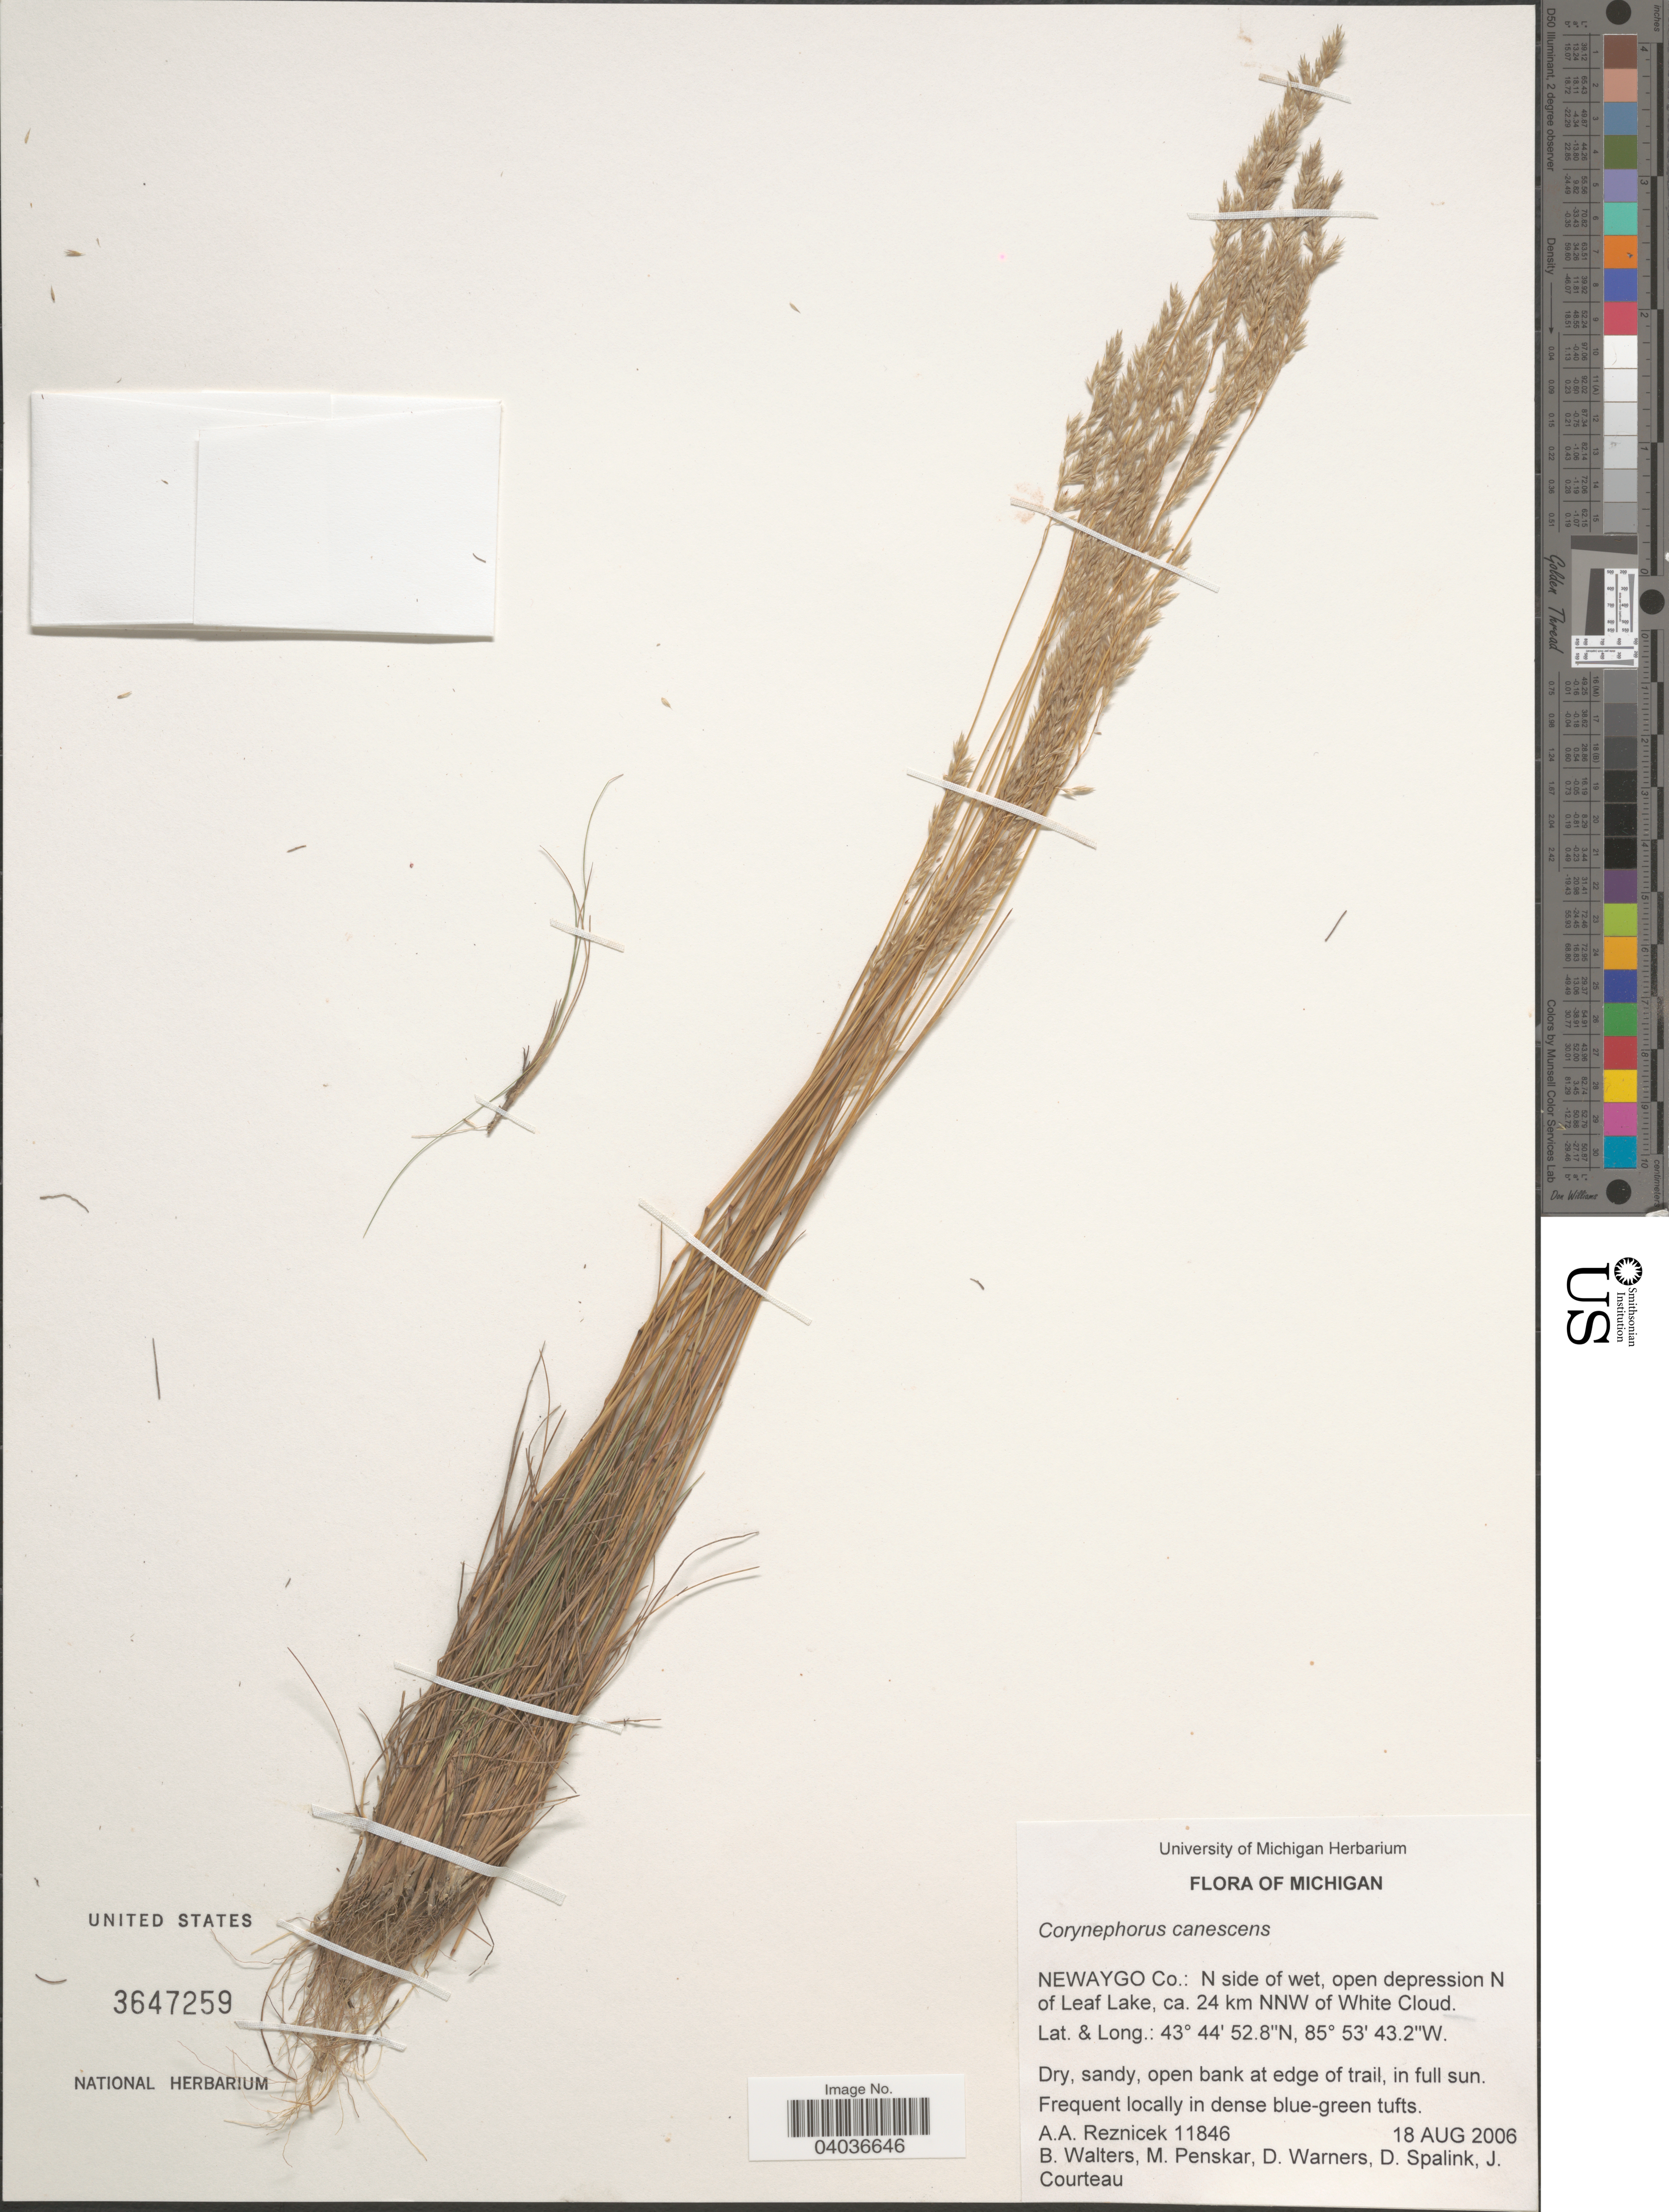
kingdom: Plantae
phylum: Tracheophyta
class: Liliopsida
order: Poales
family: Poaceae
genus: Corynephorus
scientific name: Corynephorus canescens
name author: (L, MEL) P. Beauv.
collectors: A. A. Reznicek, B. Walters, M. Penskar, D. Warners & et al.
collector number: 11846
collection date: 2006-08-18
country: United States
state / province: Michigan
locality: Newaygo Co.: N side of wet, open depression N of Leaf lake, ca. 24 km NNW of White Cloud.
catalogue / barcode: US 3647259